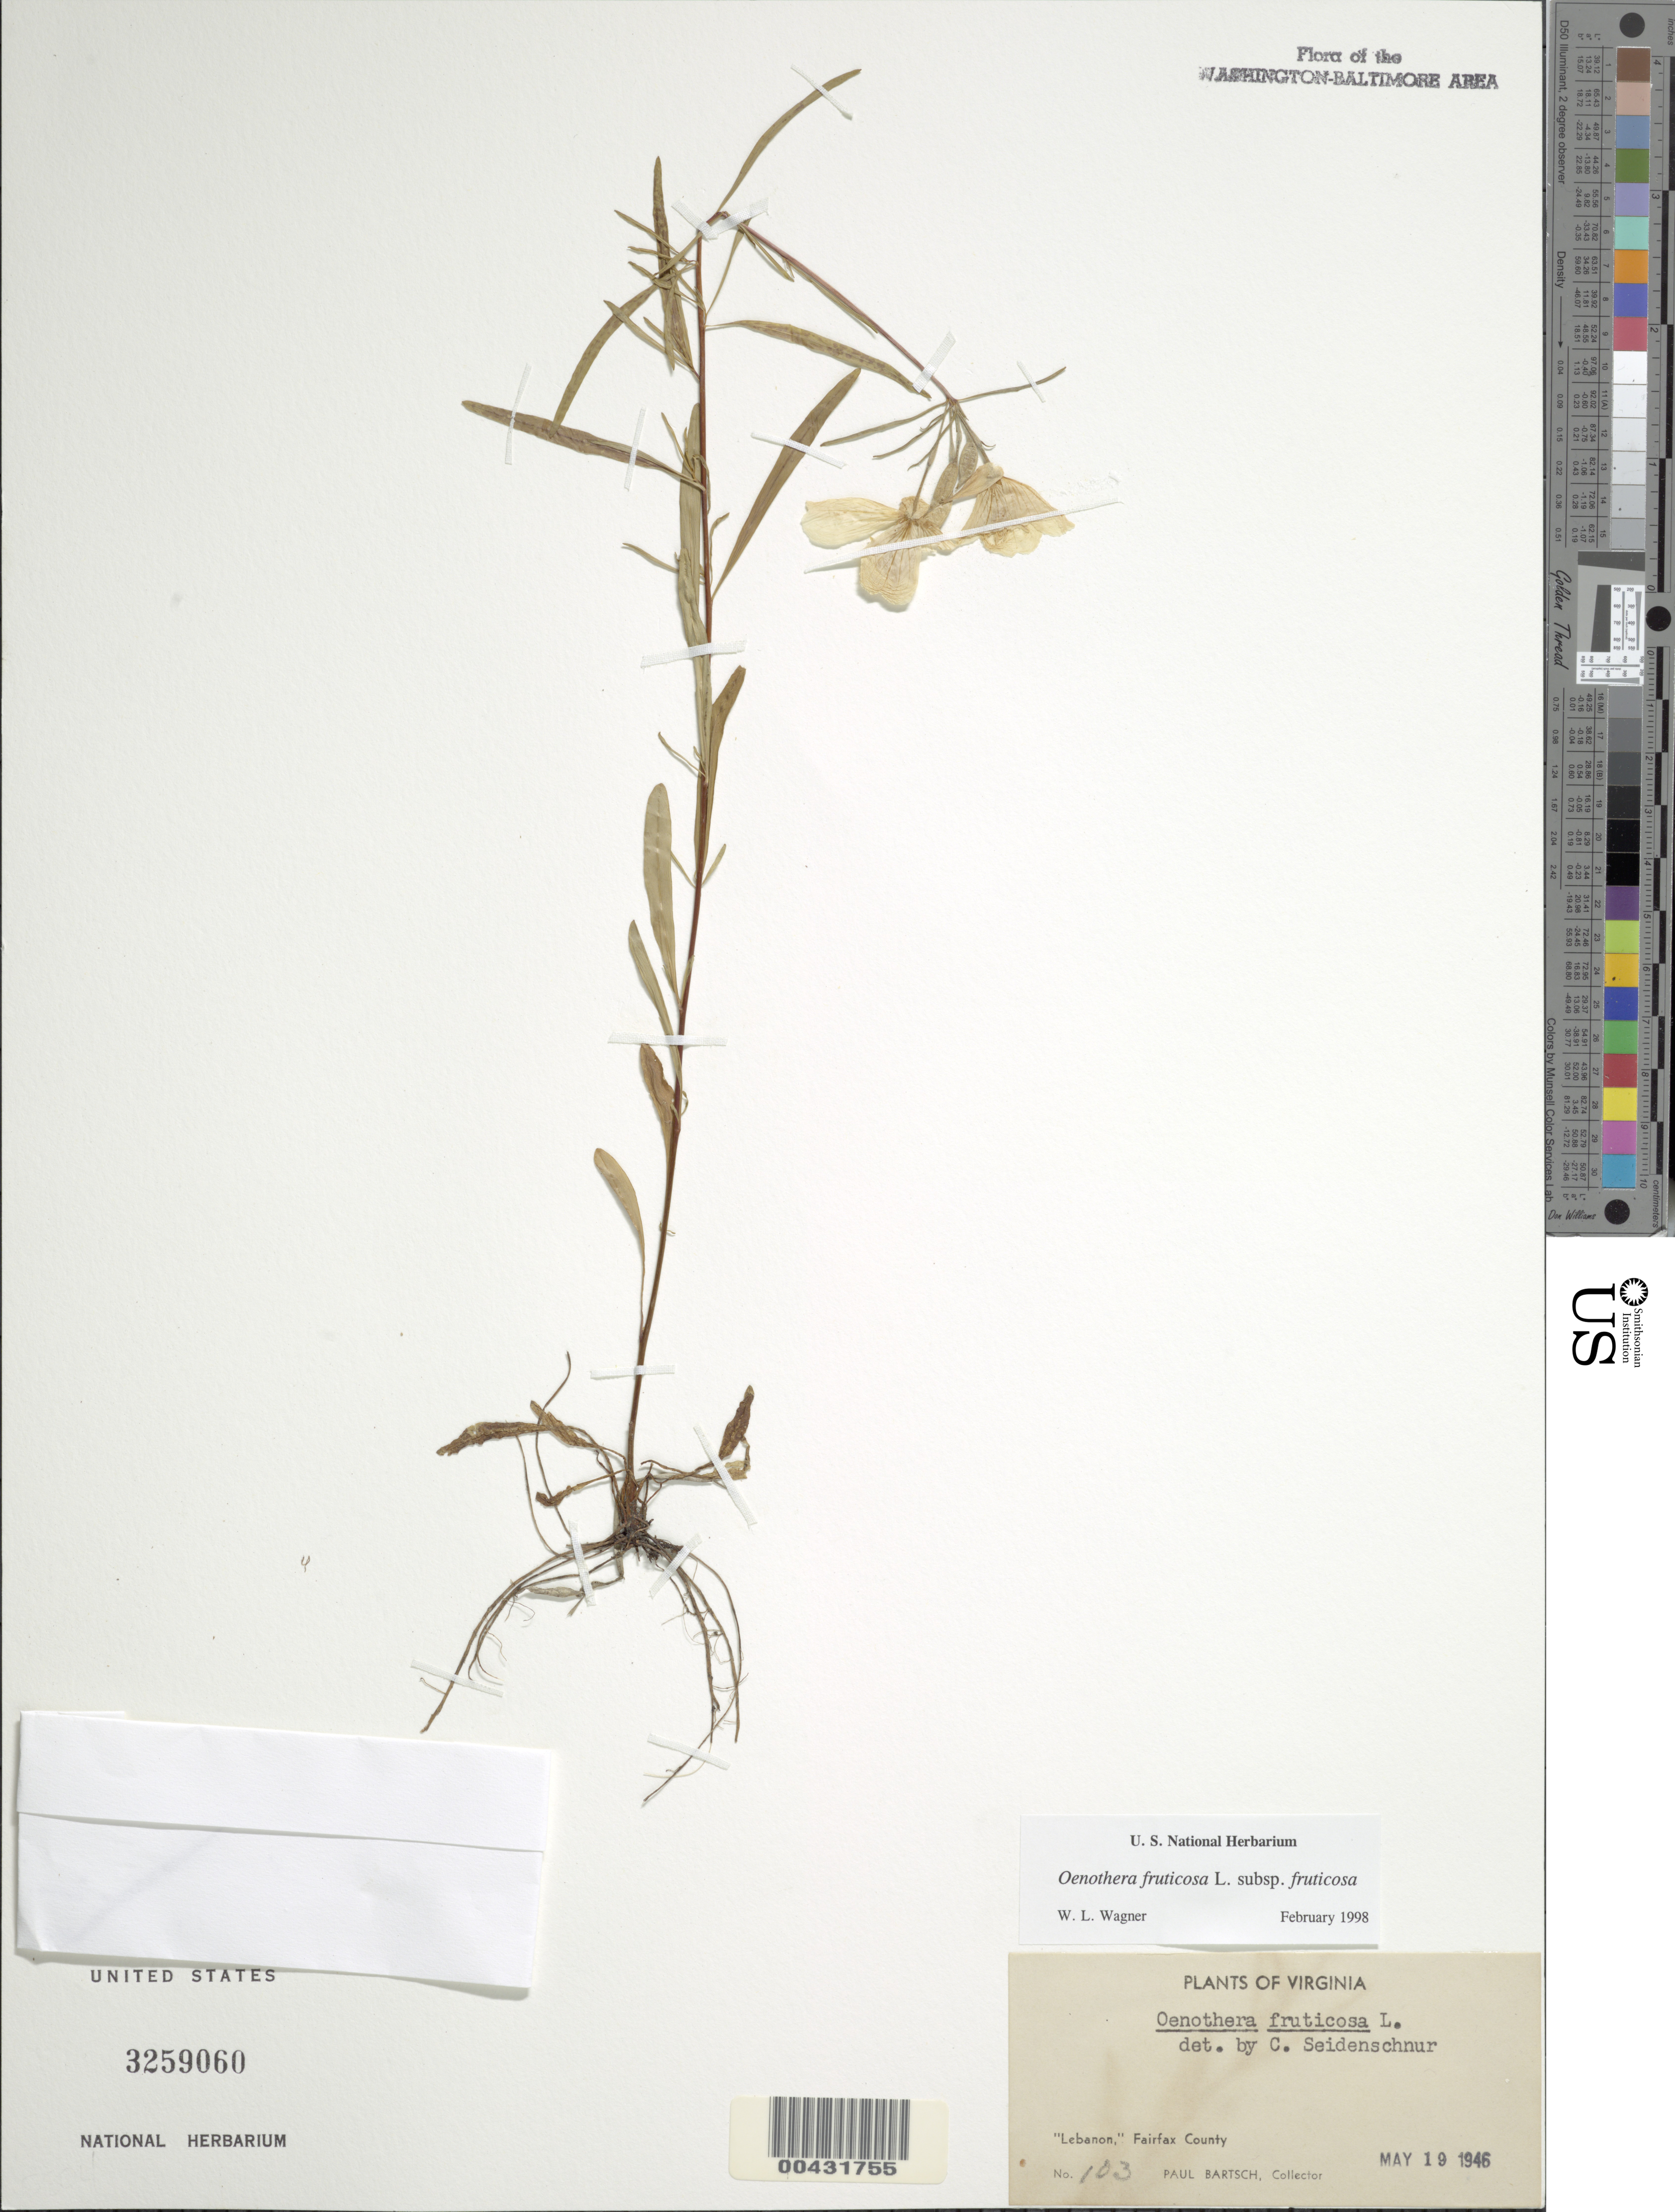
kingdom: Plantae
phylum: Tracheophyta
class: Magnoliopsida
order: Myrtales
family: Onagraceae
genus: Oenothera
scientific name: Oenothera fruticosa subsp. fruticosa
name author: L.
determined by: Wagner, W. L., (BOT), Smithsonian Institution - National Museum of Natural History (UNITED STATES)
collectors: P. Bartsch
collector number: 103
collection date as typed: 19 May 1946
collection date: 1946-05-19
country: United States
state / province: Virginia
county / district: Fairfax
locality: Lebanon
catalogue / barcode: US 3259060